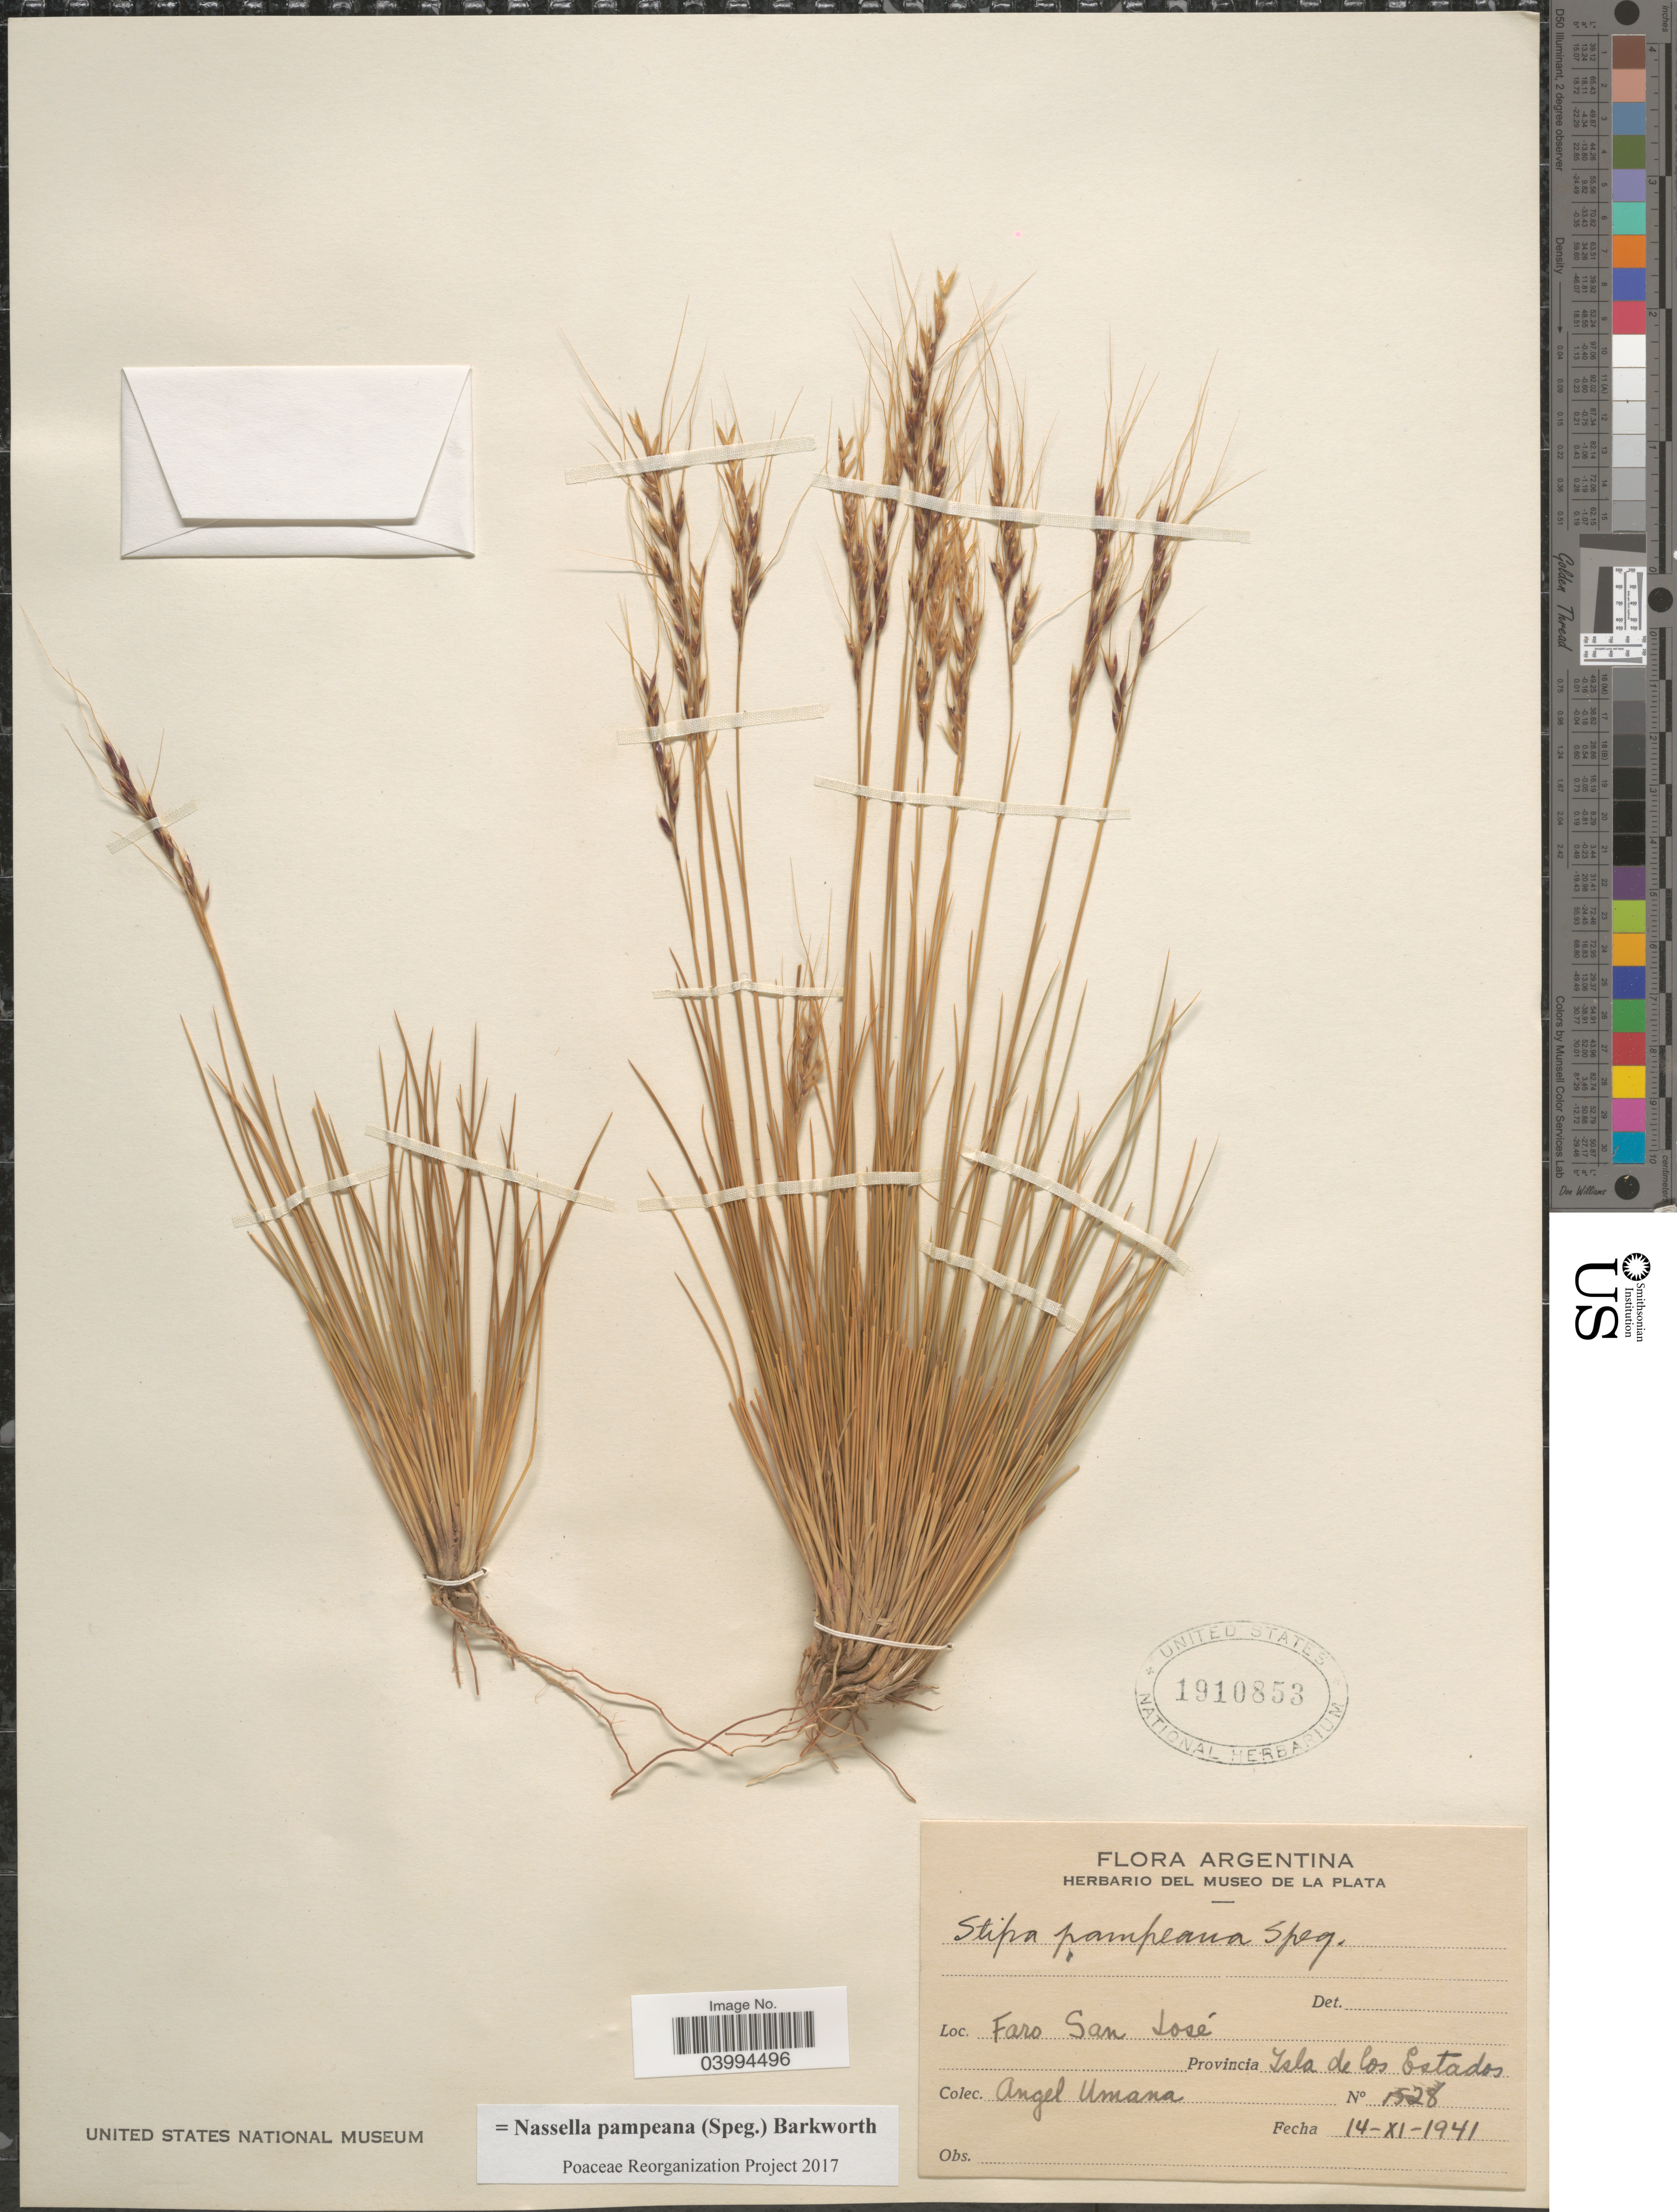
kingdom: Plantae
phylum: Tracheophyta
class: Liliopsida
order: Poales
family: Poaceae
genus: Nassella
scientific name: Nassella pampeana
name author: (Speg.) Barkworth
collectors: A. Umana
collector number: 1528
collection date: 1941-11-14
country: Argentina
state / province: Tierra del Fuego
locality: Faro San José. Provincia Isla de los Estados.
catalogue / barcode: US 1910853